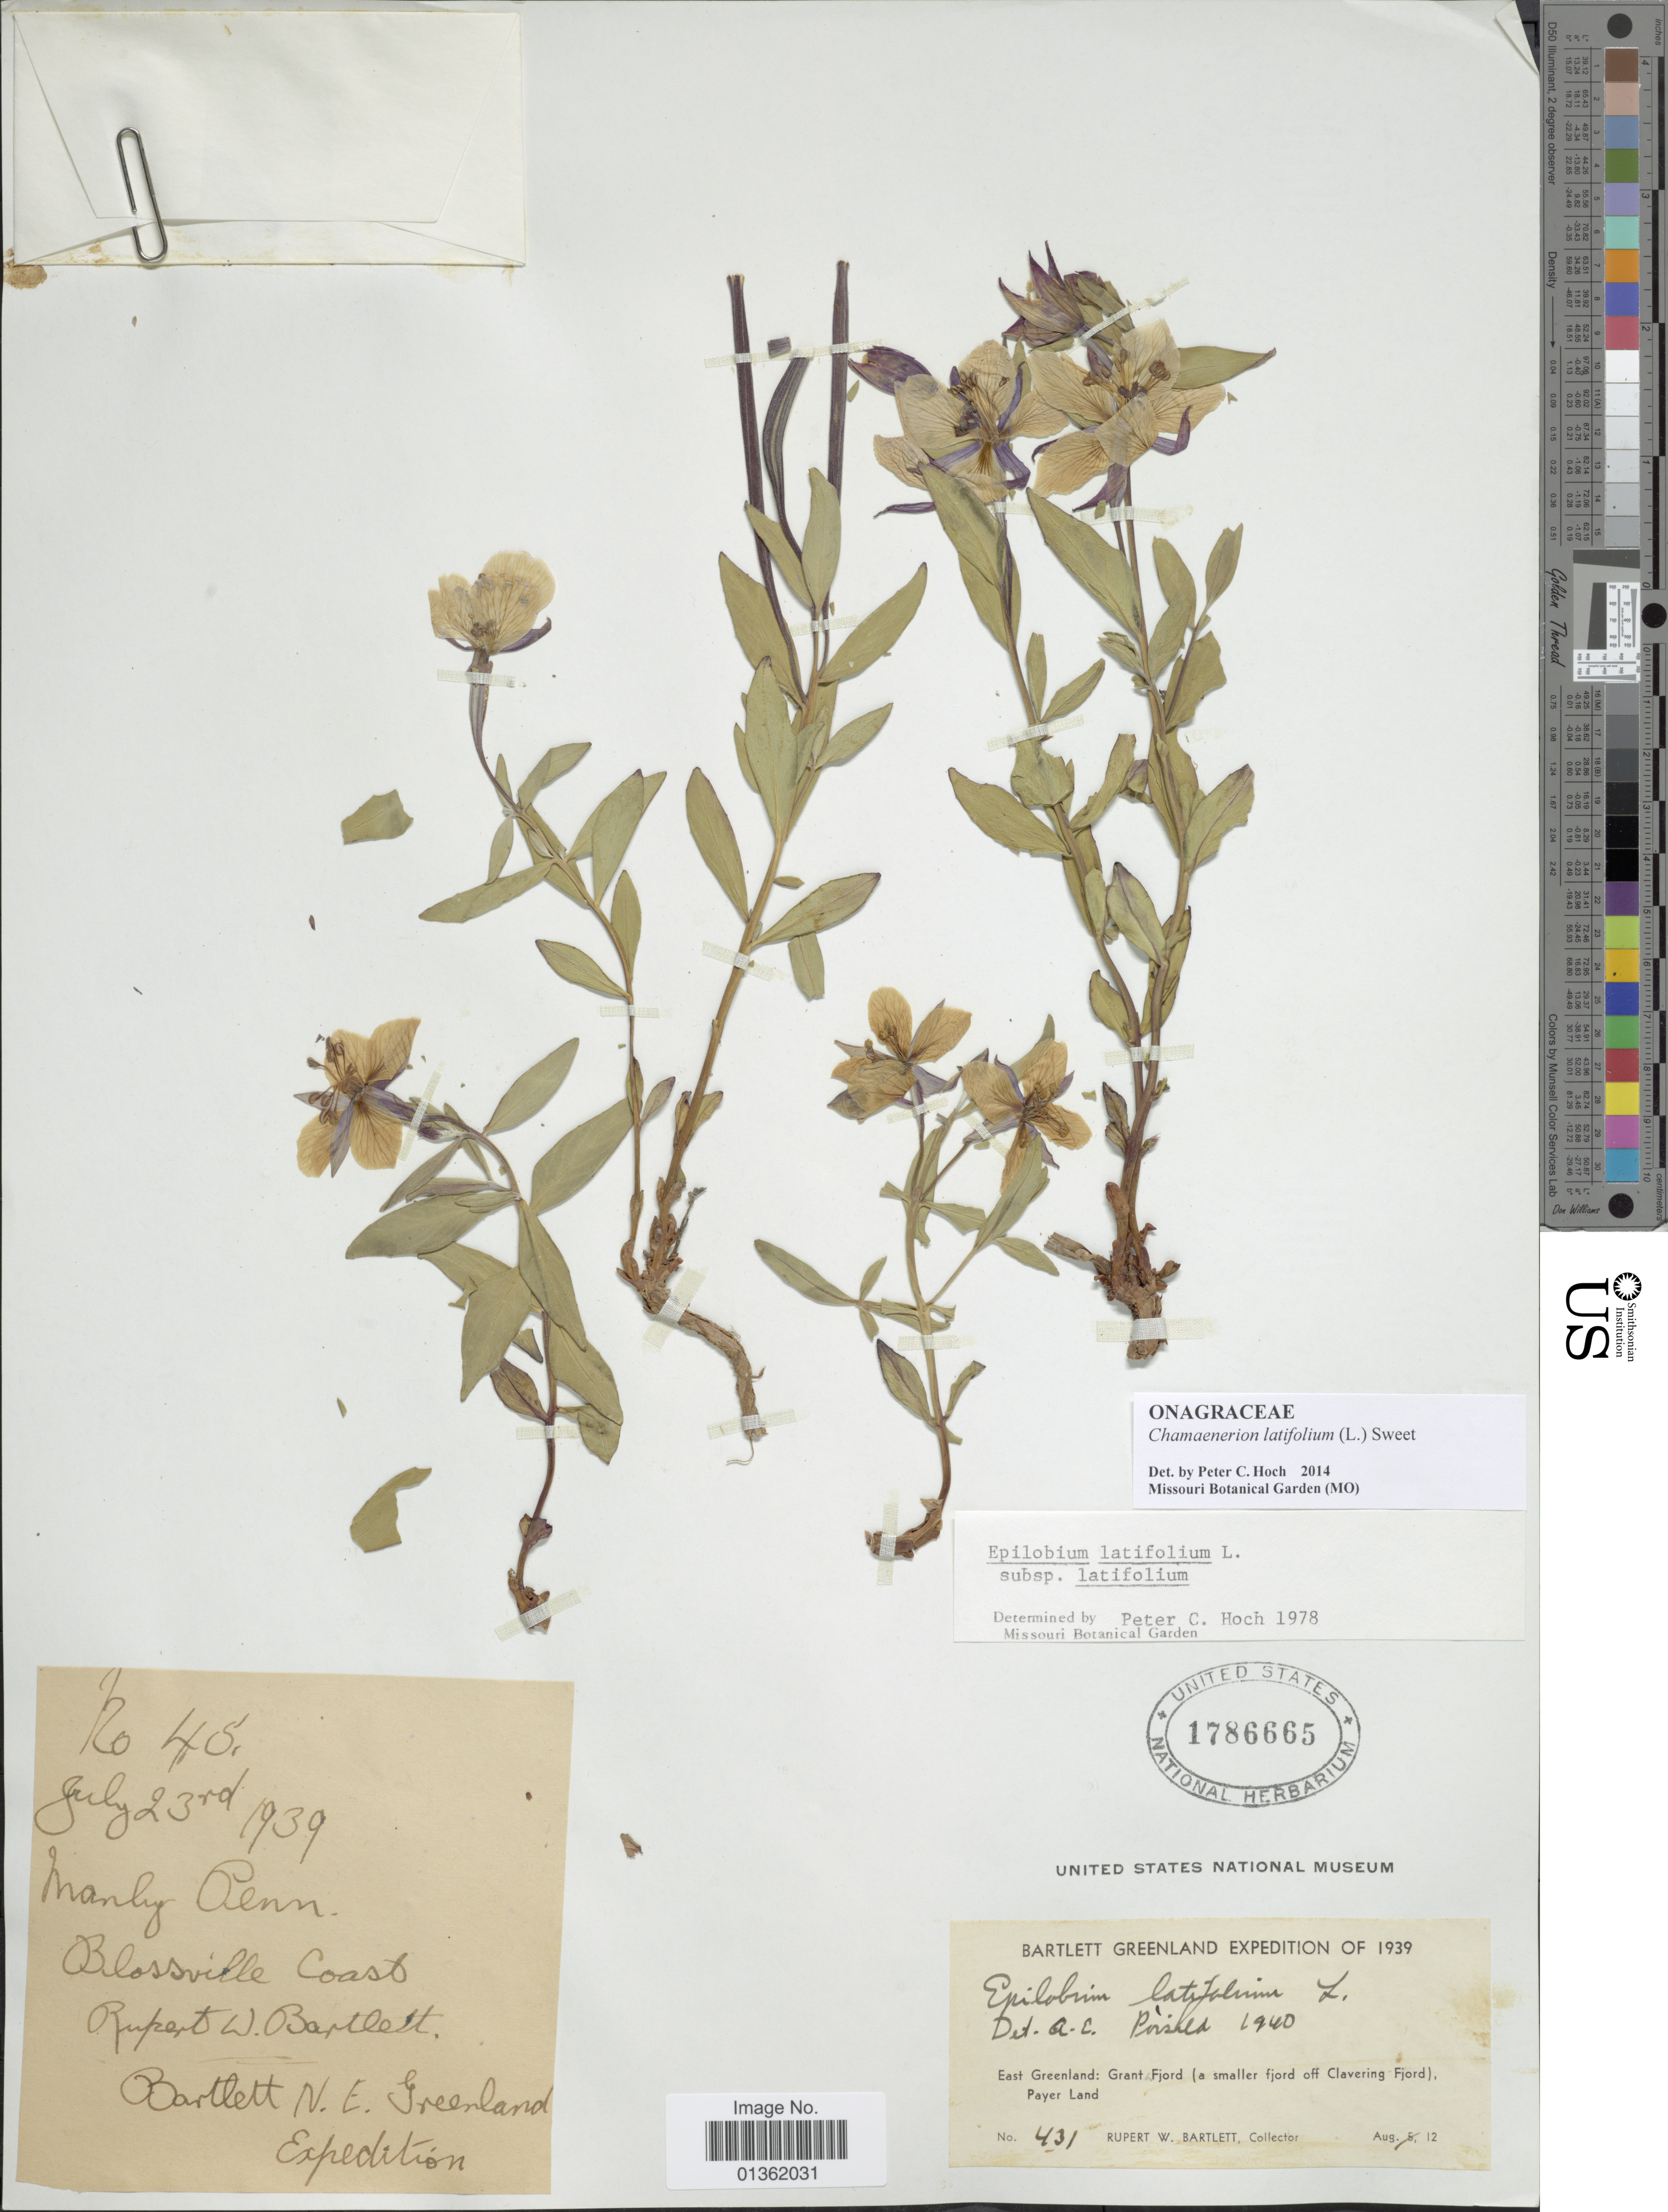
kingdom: Plantae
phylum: Tracheophyta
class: Magnoliopsida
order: Myrtales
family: Onagraceae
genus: Chamaenerion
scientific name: Chamaenerion latifolium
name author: (L.) Th. Fr. & Lange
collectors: R. W. Bartlett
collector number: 431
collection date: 1939-08-12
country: Greenland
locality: East Greenland: Grant Fjord (a smaller fjord off Clavering Fjord). Payer Land.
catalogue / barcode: US 1786665